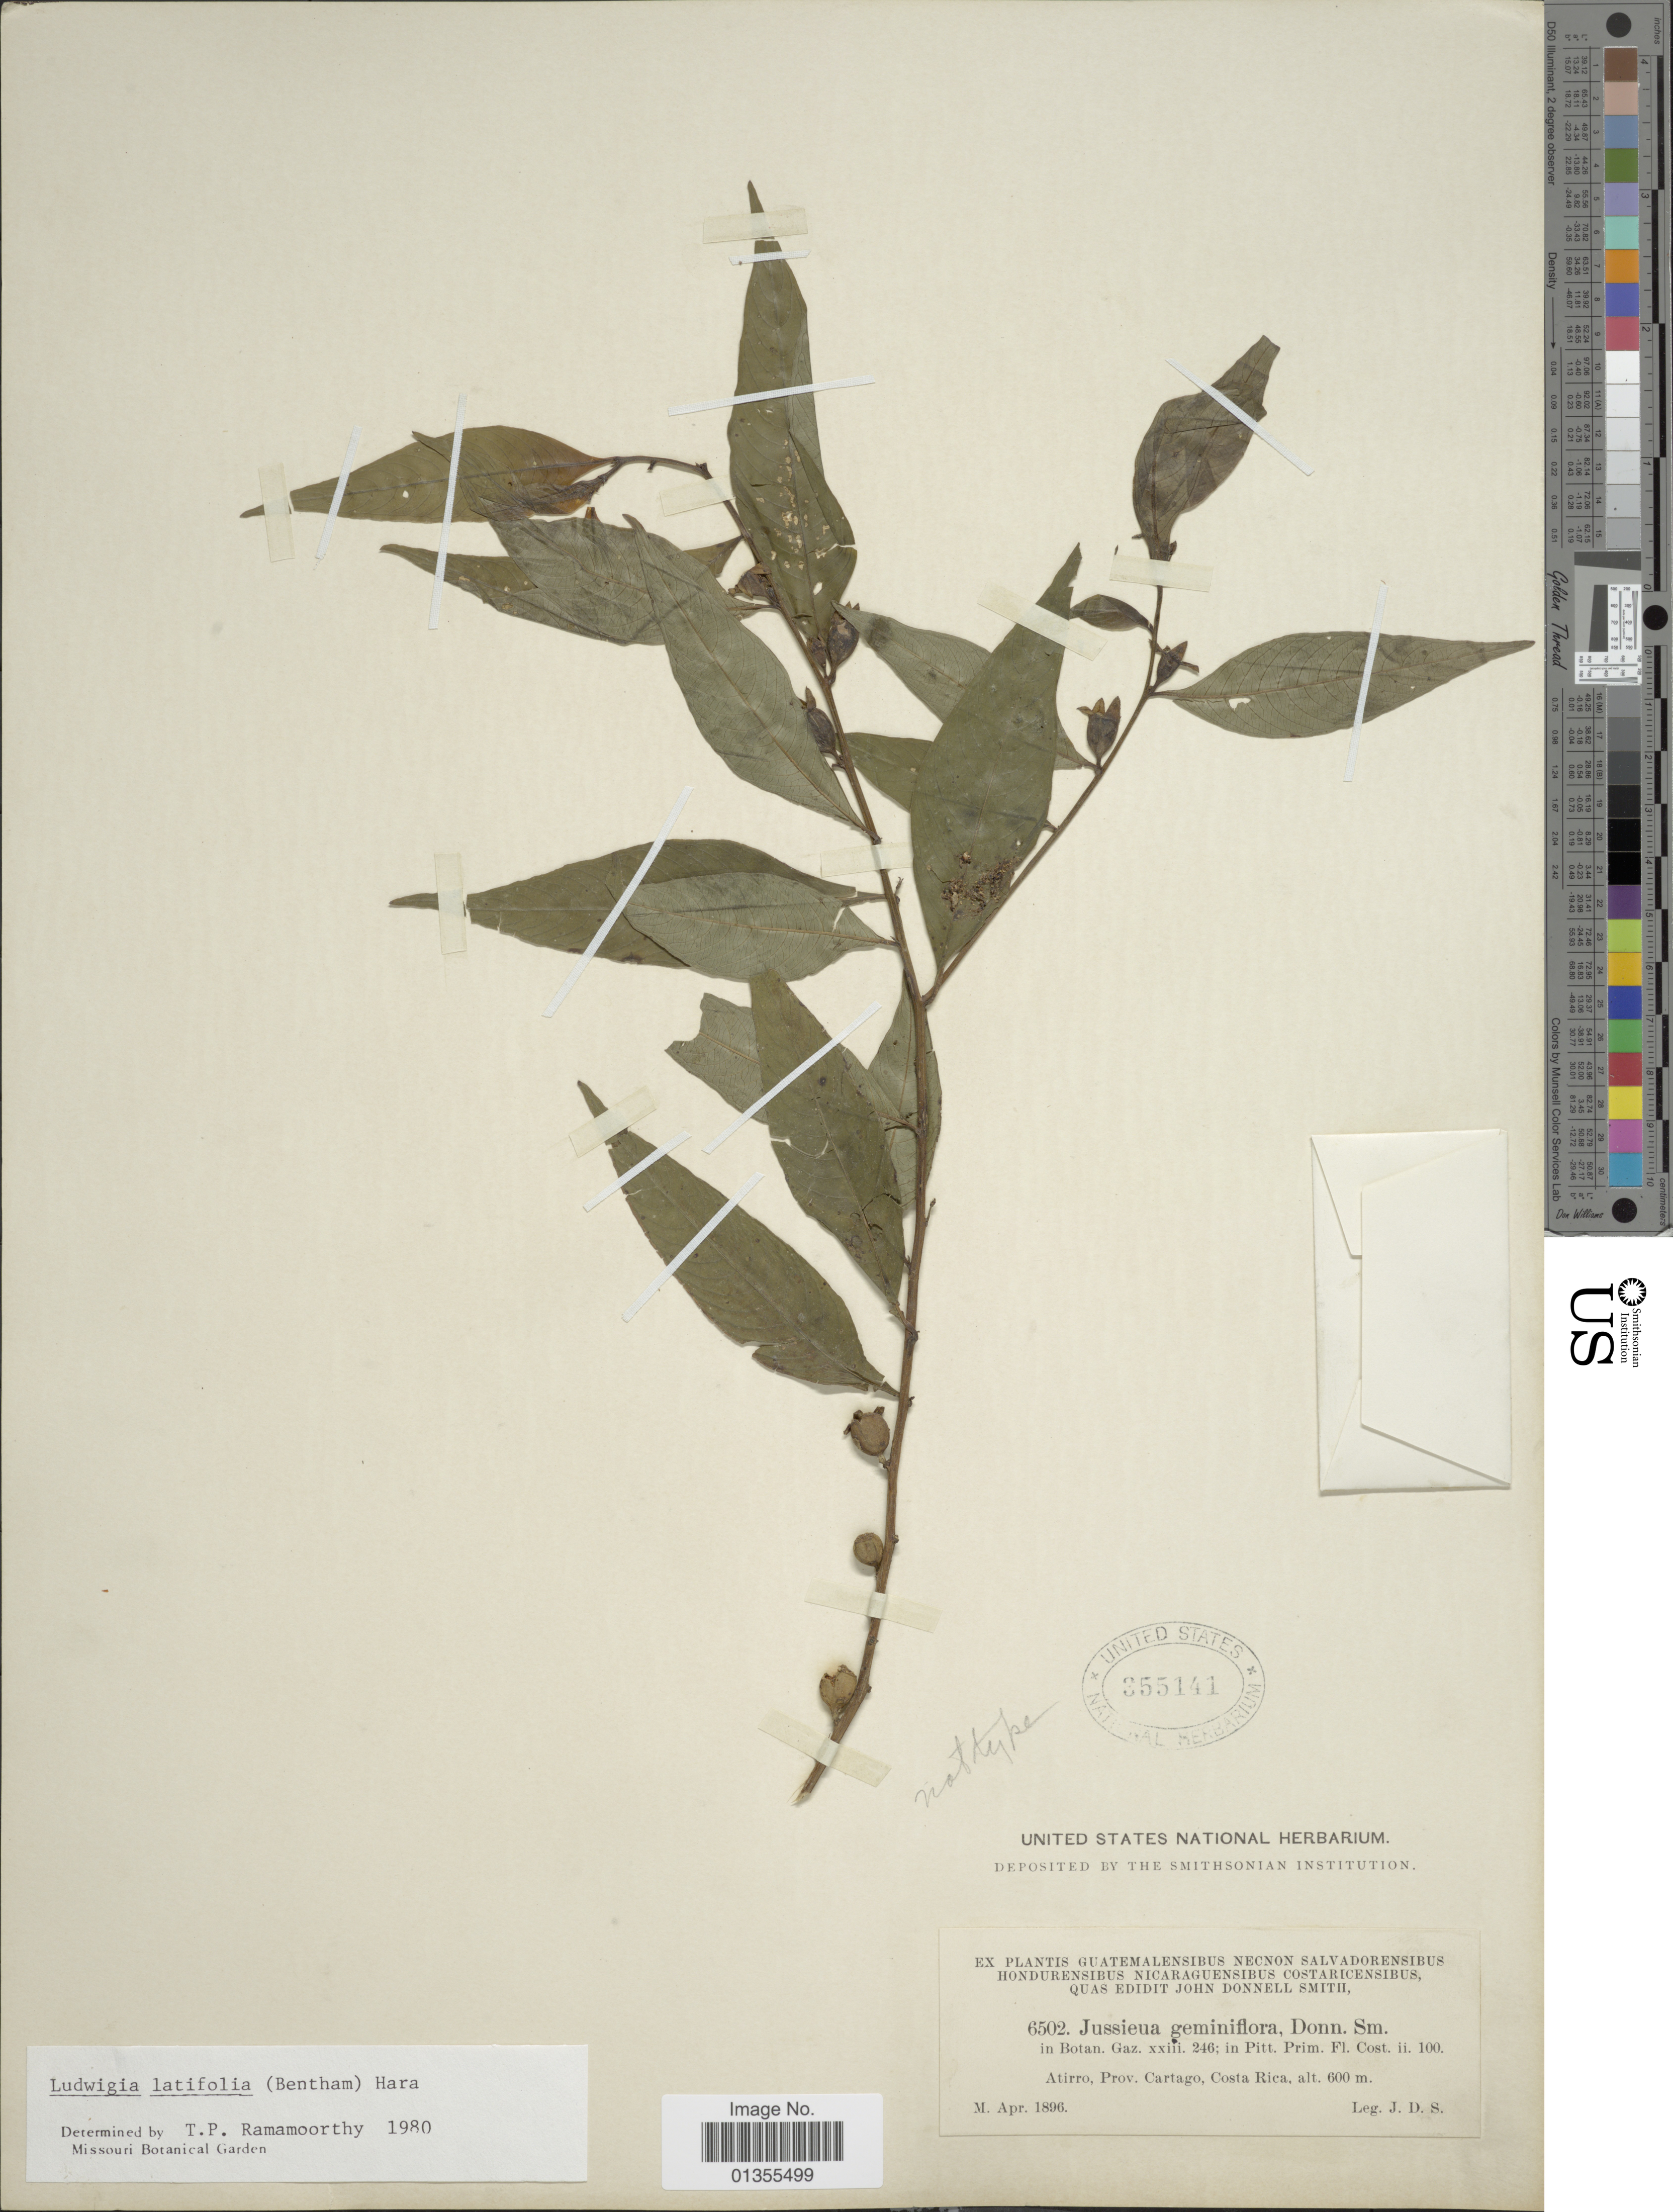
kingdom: Plantae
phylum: Tracheophyta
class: Magnoliopsida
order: Myrtales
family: Onagraceae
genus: Ludwigia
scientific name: Ludwigia latifolia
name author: (Benth.) H. Hara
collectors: J. Donnell Smith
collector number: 6502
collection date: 1896-04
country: Costa Rica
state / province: Cartago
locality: Atirro, Prov. Cartago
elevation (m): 600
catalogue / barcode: US 355141